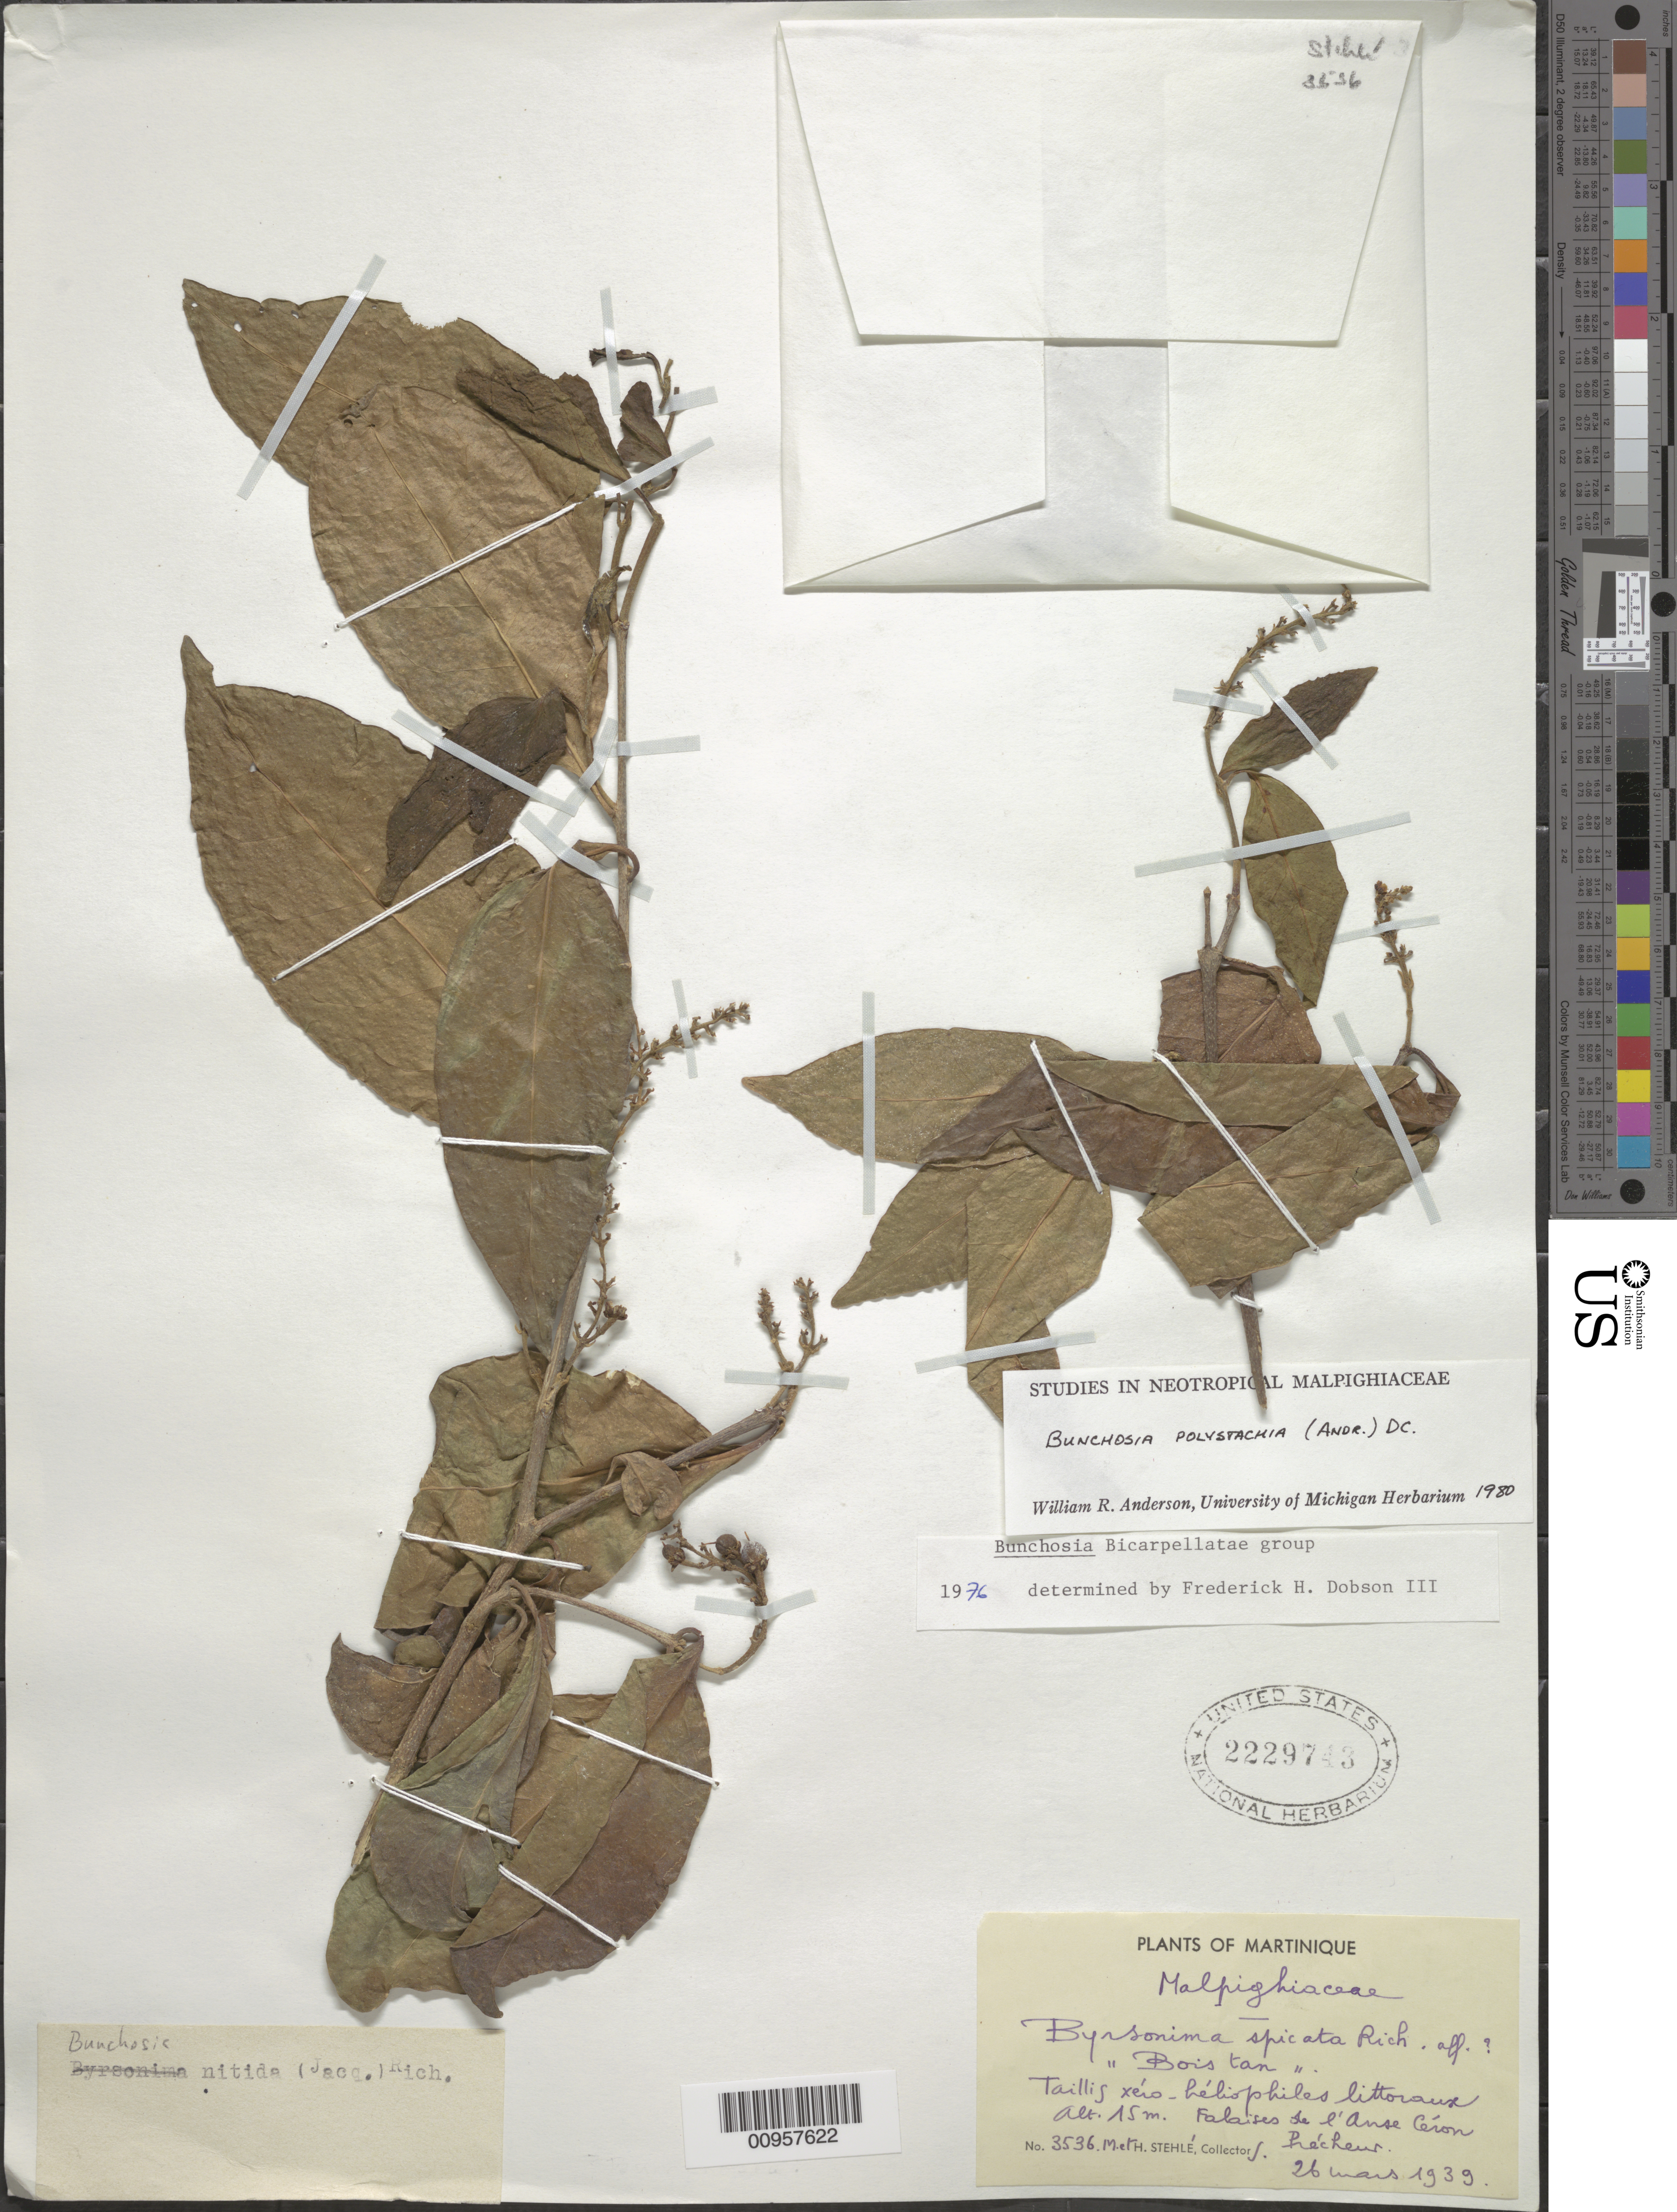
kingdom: Plantae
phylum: Tracheophyta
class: Magnoliopsida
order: Malpighiales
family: Malpighiaceae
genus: Bunchosia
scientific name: Bunchosia polystachya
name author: (Andrews) DC.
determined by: Anderson, W. R., (MICH), University of Michigan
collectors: H. Stehlé & M. Stehlé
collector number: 3536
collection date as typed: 26 Mar 1939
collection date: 1939-03-26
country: Martinique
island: Martinique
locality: Falaises de l'Anse Céron Précheur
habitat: Taillis xéro-héliophiles littoraux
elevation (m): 15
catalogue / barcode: US 2229743